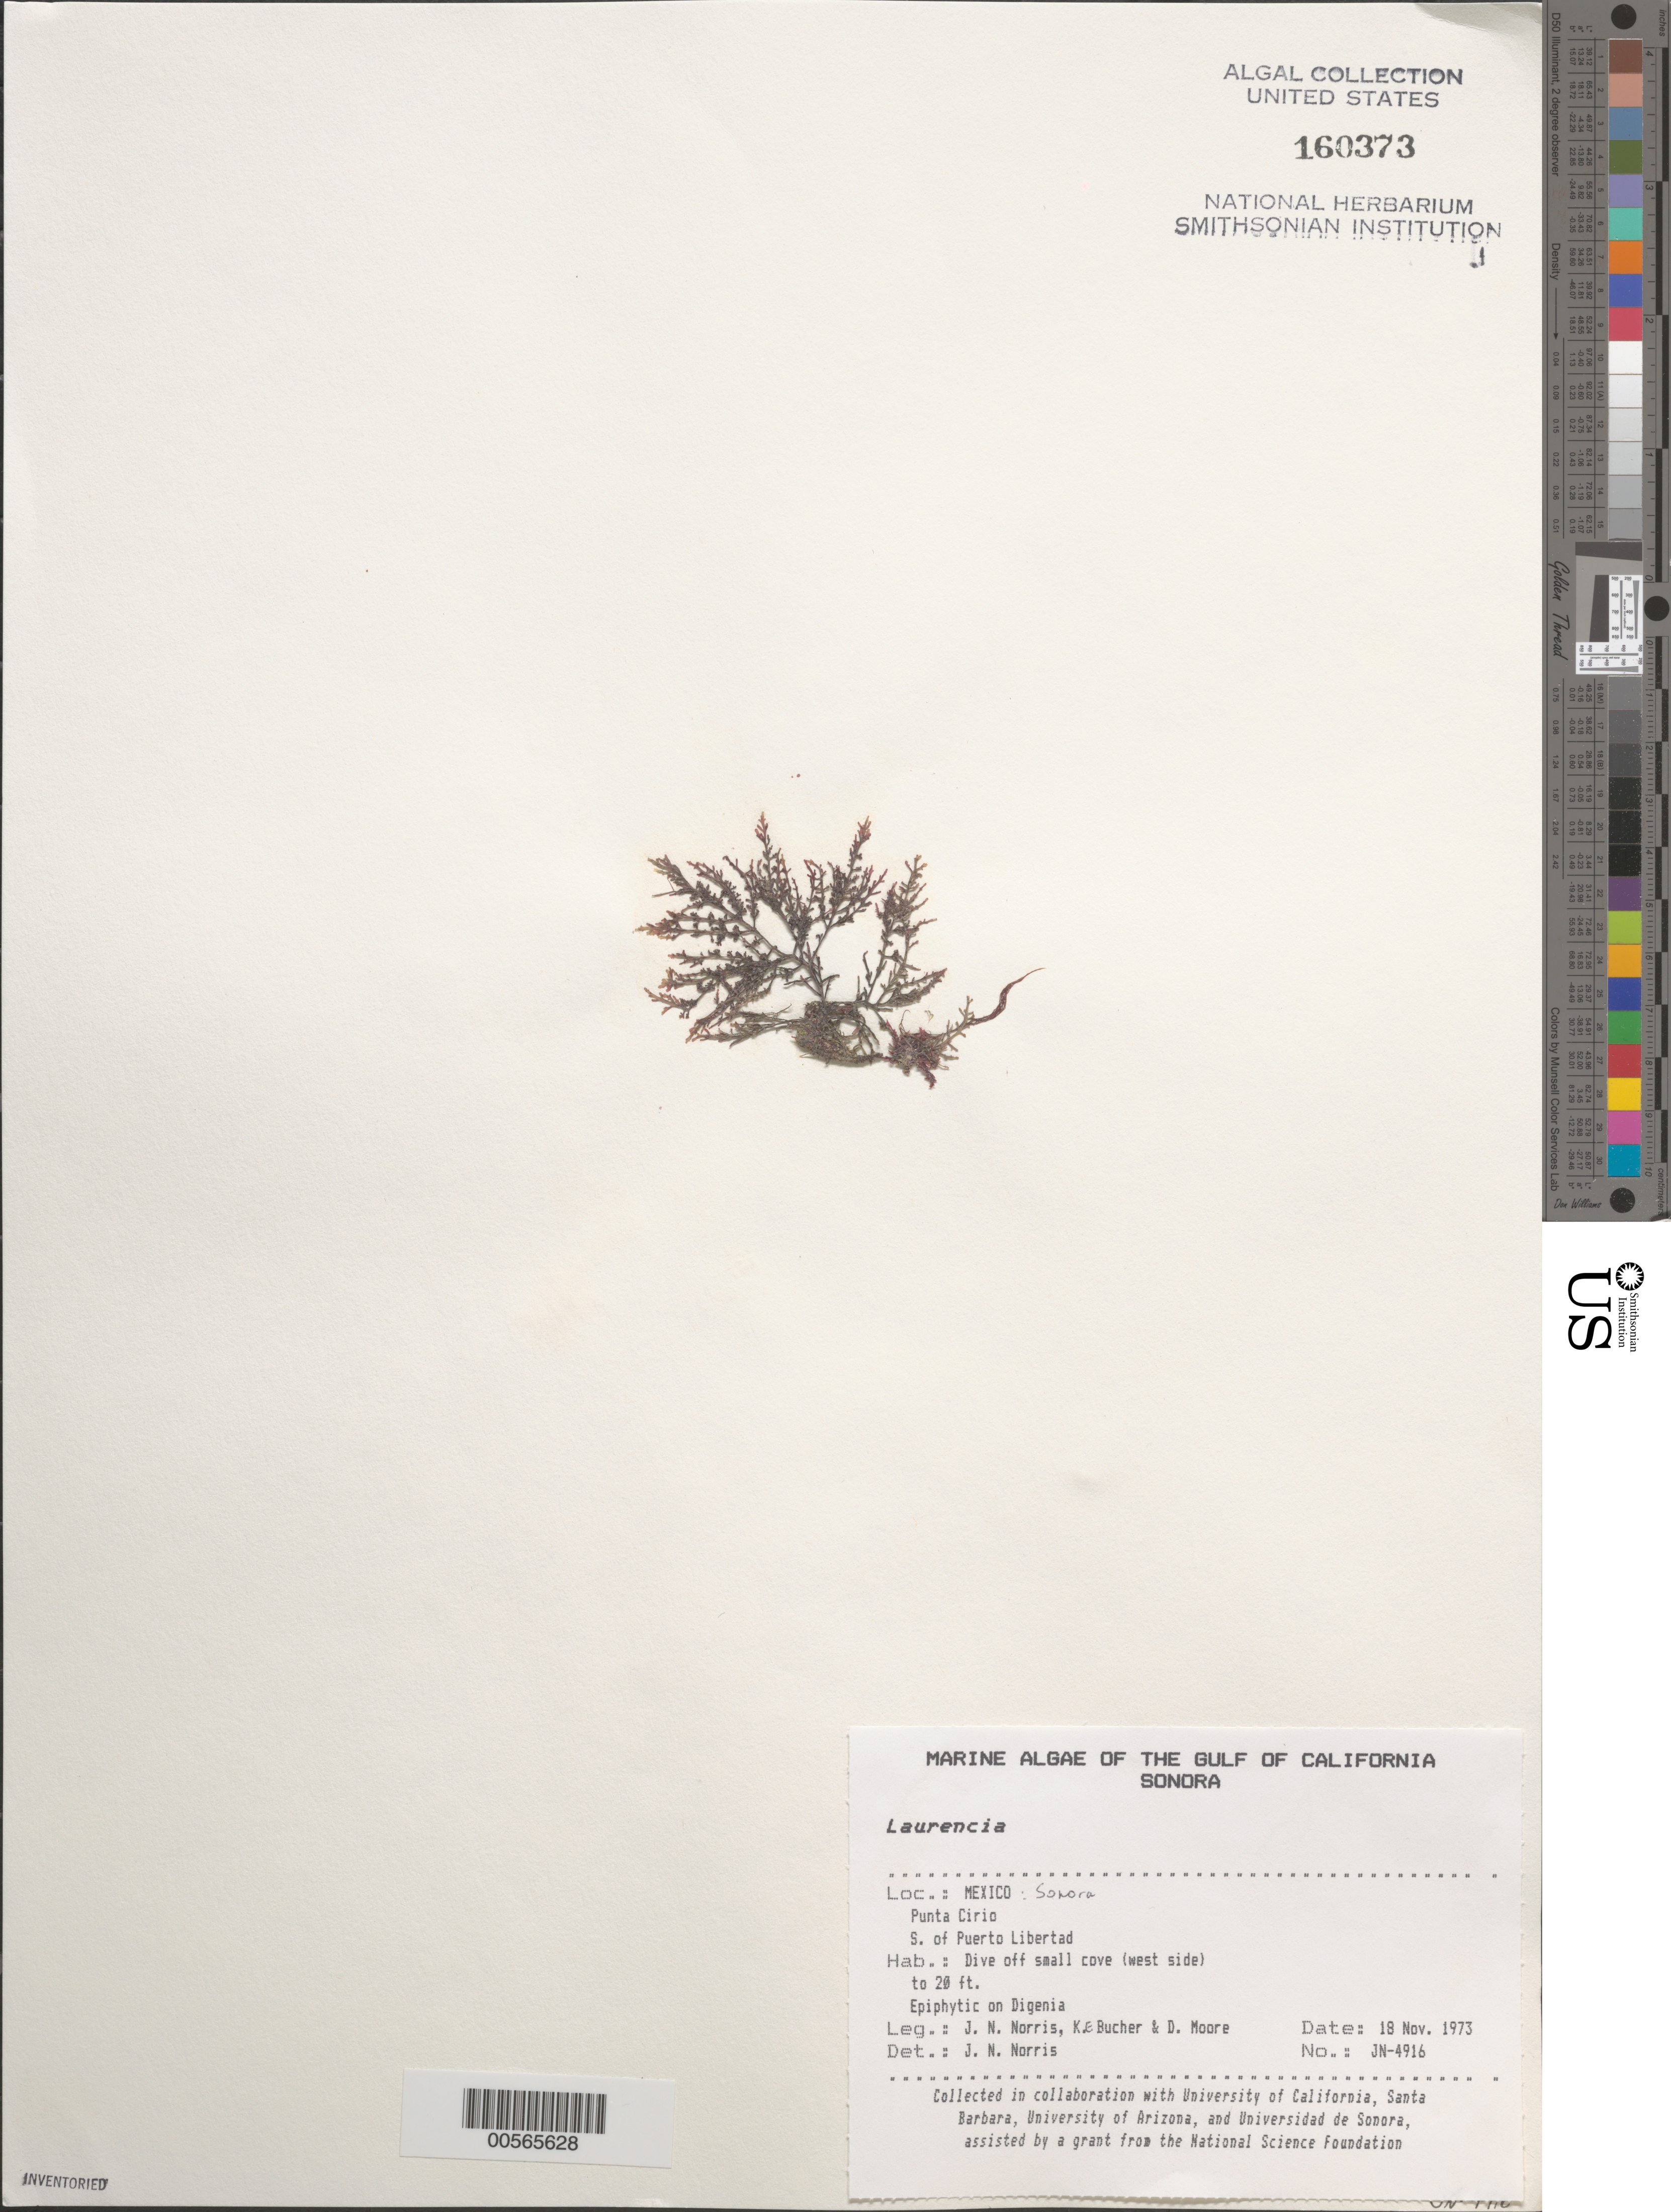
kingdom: Plantae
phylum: Rhodophyta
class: Florideophyceae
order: Ceramiales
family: Rhodomelaceae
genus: Laurencia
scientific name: Laurencia sp.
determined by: Norris, James N.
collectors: J. N. Norris, K. E. Bucher & D. Moore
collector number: JN-4916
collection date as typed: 18 Nov 1973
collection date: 1973-11-18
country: Mexico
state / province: Sonora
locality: Punta Cirio south of Puerto Libertad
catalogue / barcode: US 160373